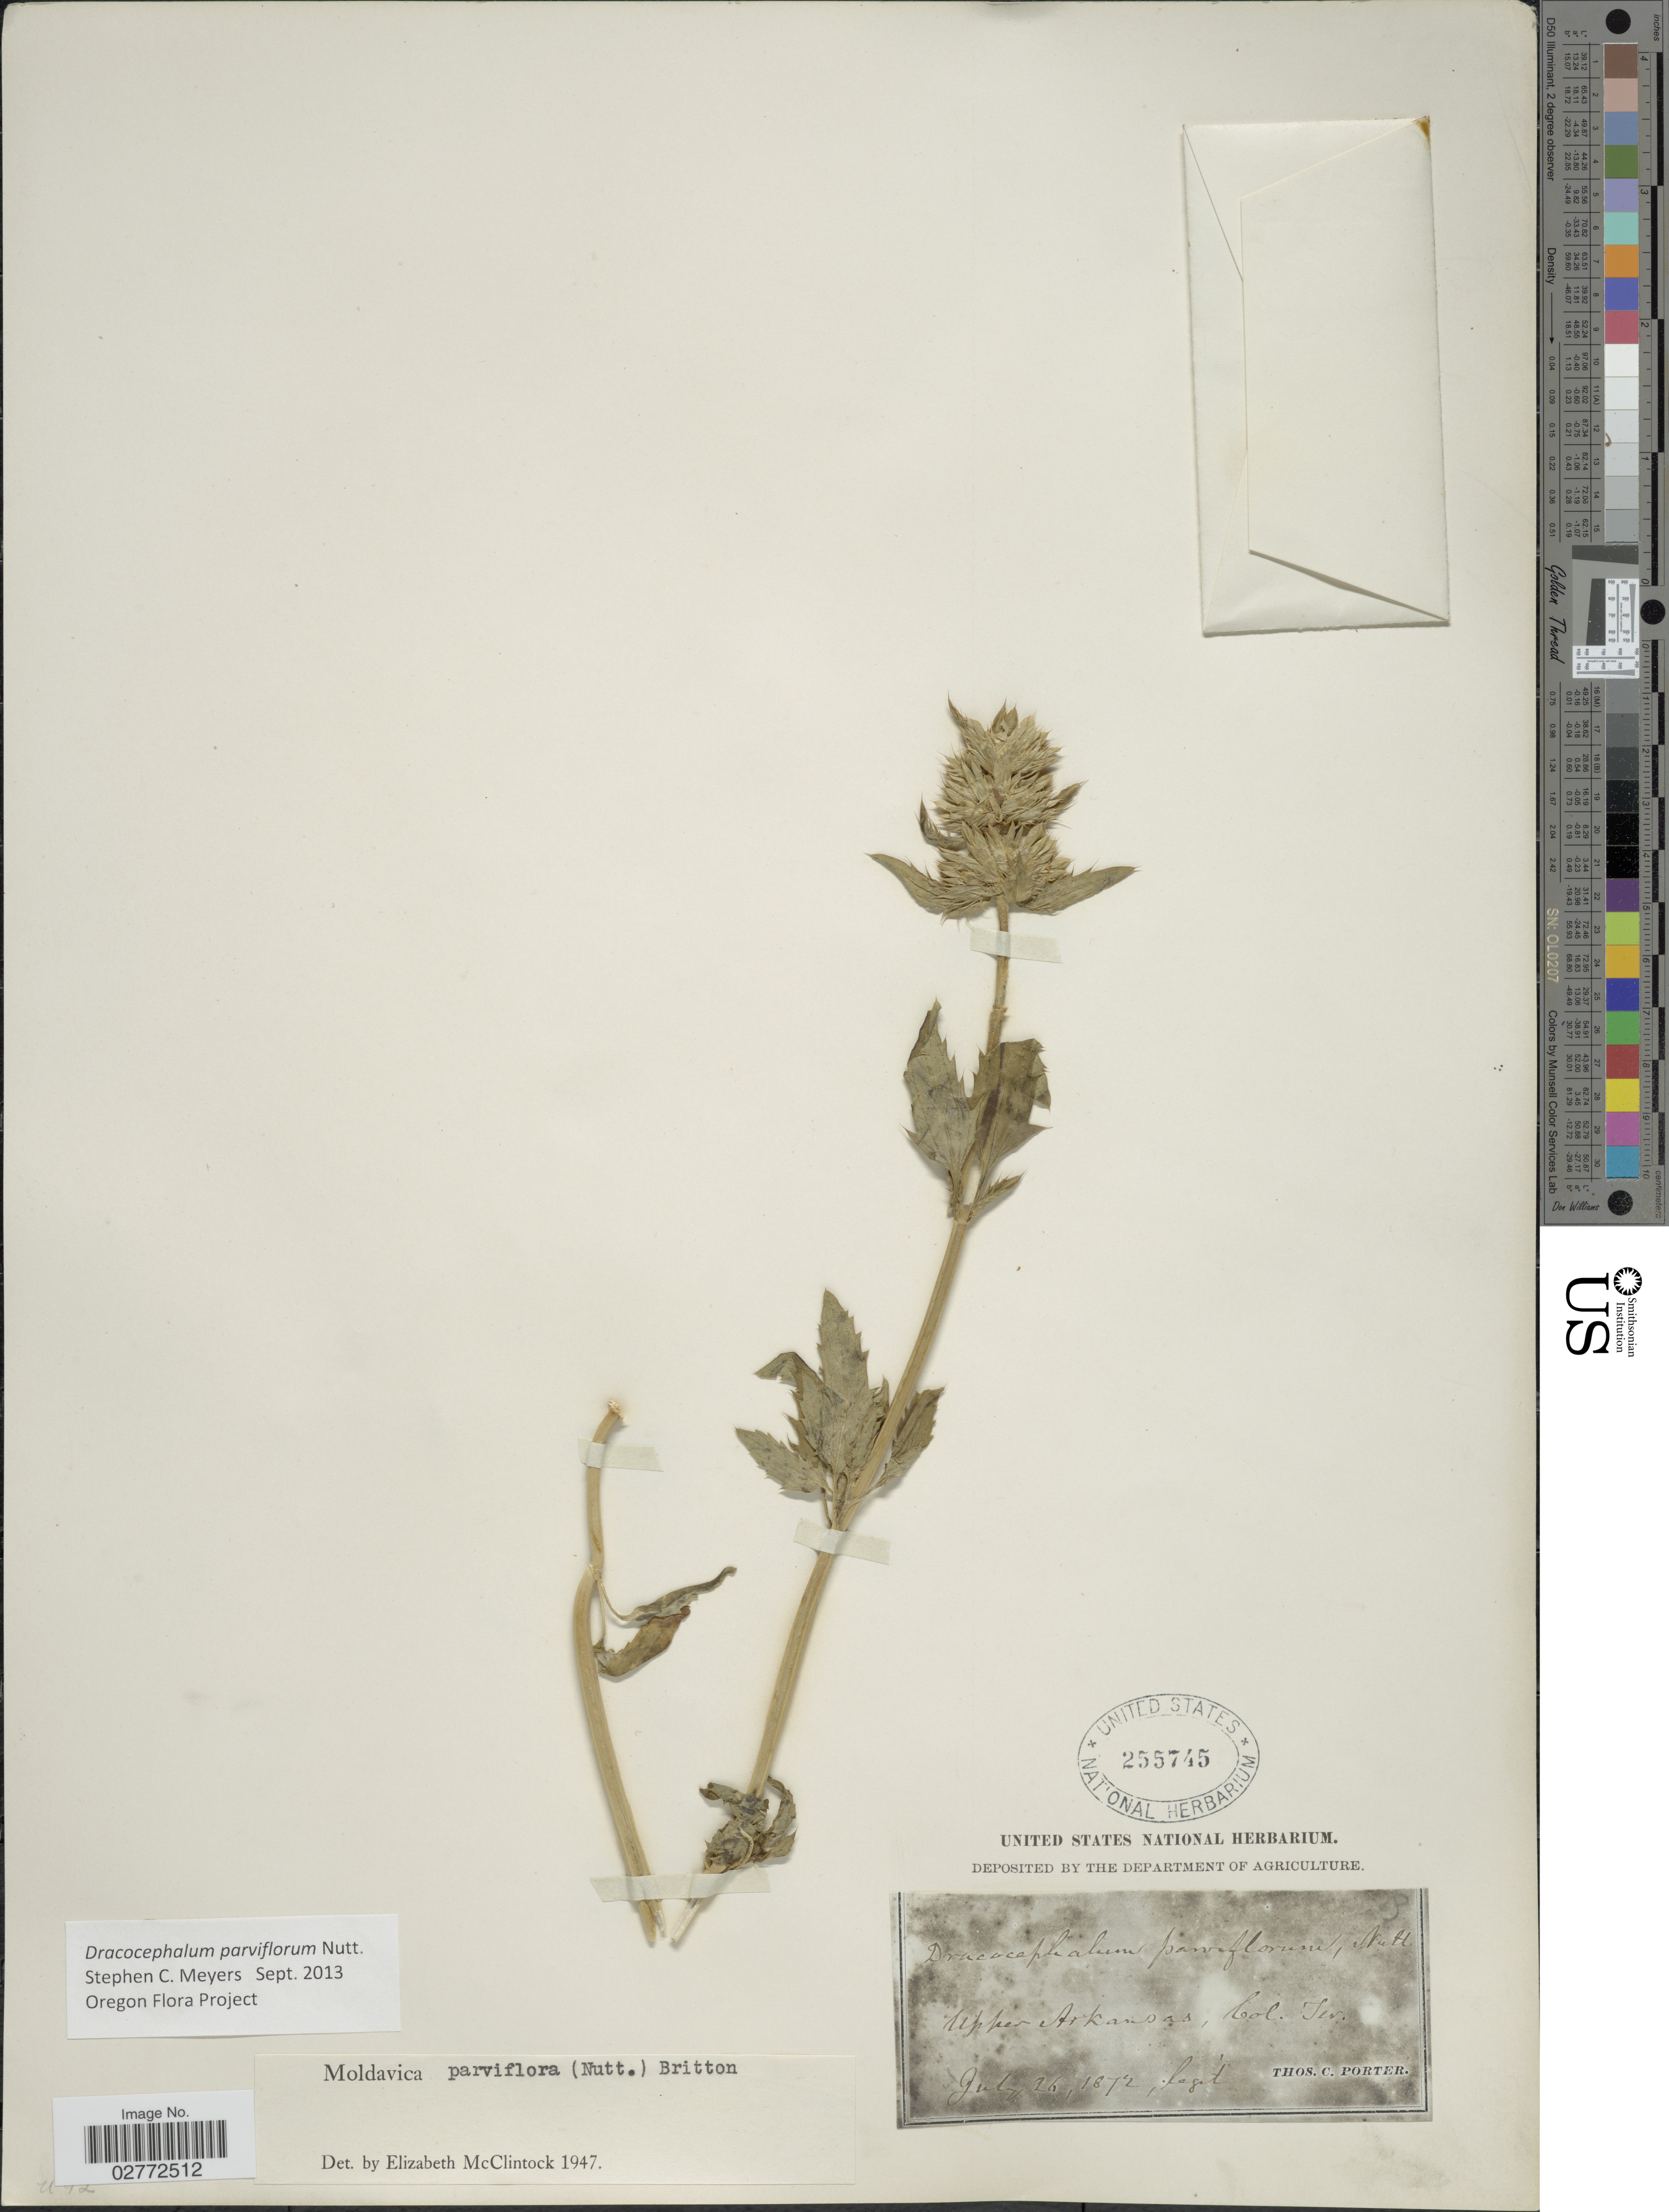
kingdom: Plantae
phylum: Tracheophyta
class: Magnoliopsida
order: Lamiales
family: Lamiaceae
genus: Dracocephalum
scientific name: Dracocephalum parviflorum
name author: Nutt.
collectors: T. Porter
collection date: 1872-07-26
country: United States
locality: Upper Arkansas, Col. Ter.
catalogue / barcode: US 255745